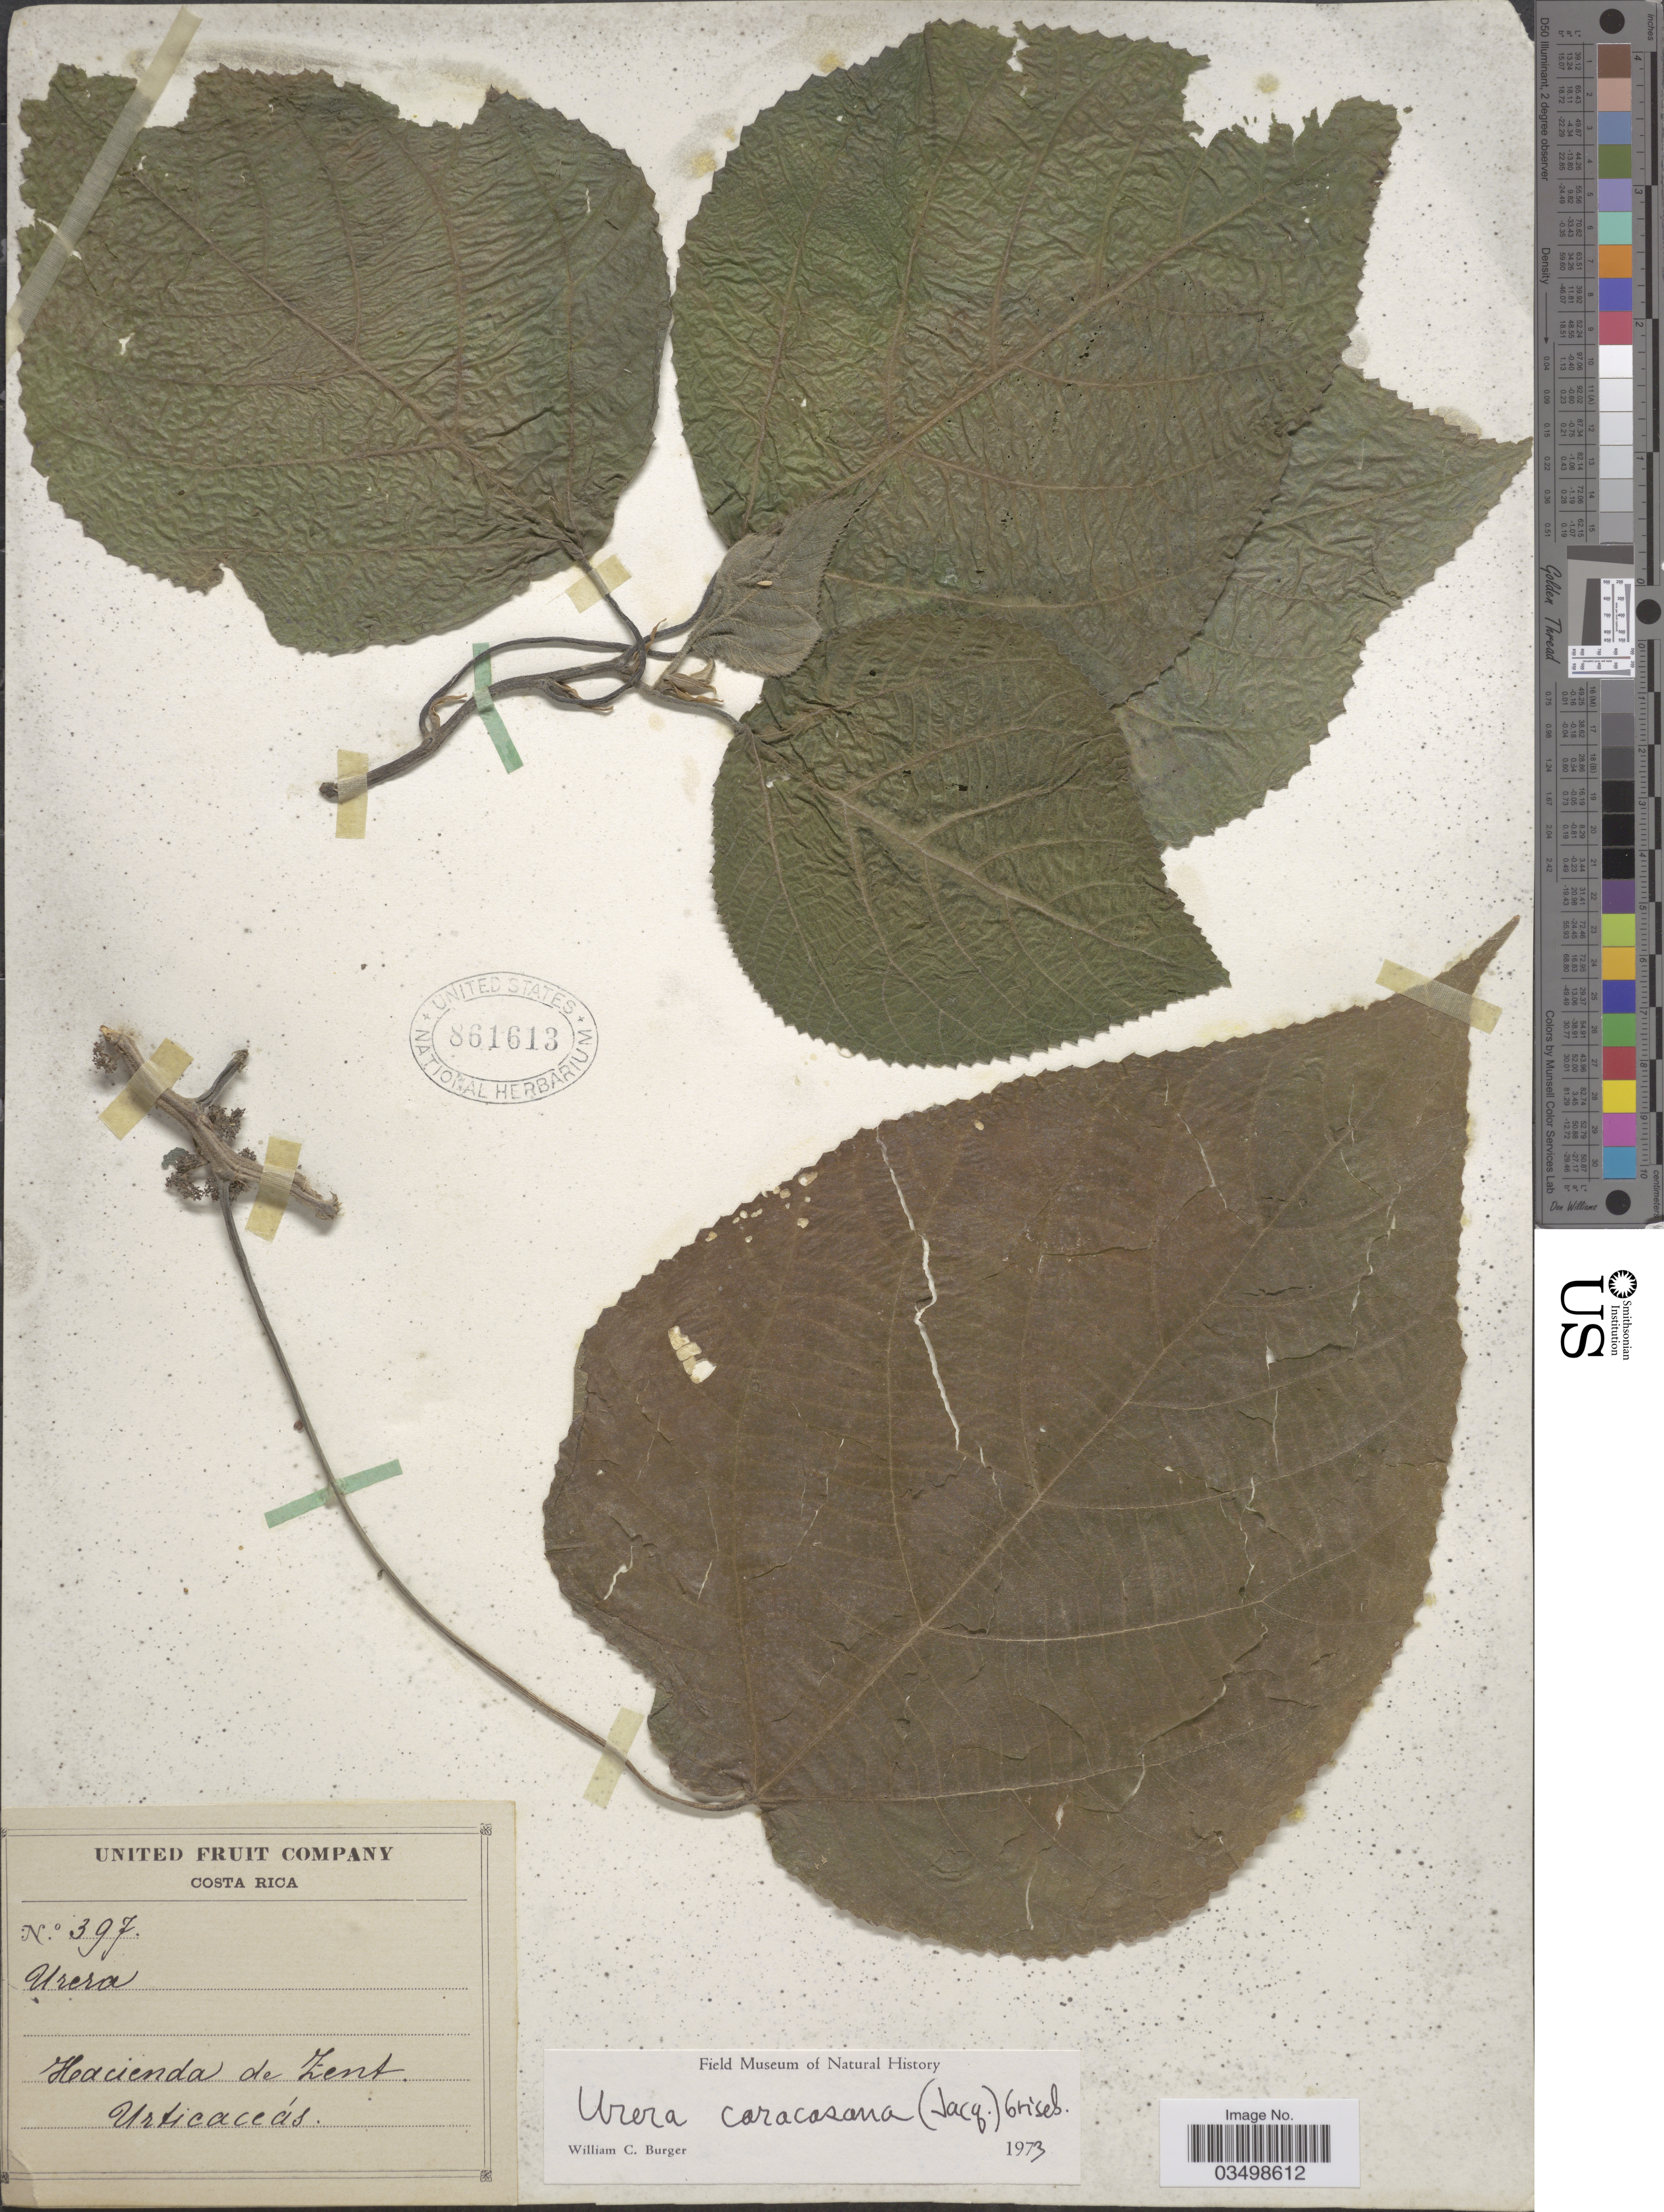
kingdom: Plantae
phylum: Tracheophyta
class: Magnoliopsida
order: Rosales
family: Urticaceae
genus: Urera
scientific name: Urera caracasana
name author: (Jacq.) Gaudich. ex Griseb.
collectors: United Fruit Company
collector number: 397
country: Costa Rica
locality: Hacienda de Zent. Urticaceás.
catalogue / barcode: US 861613